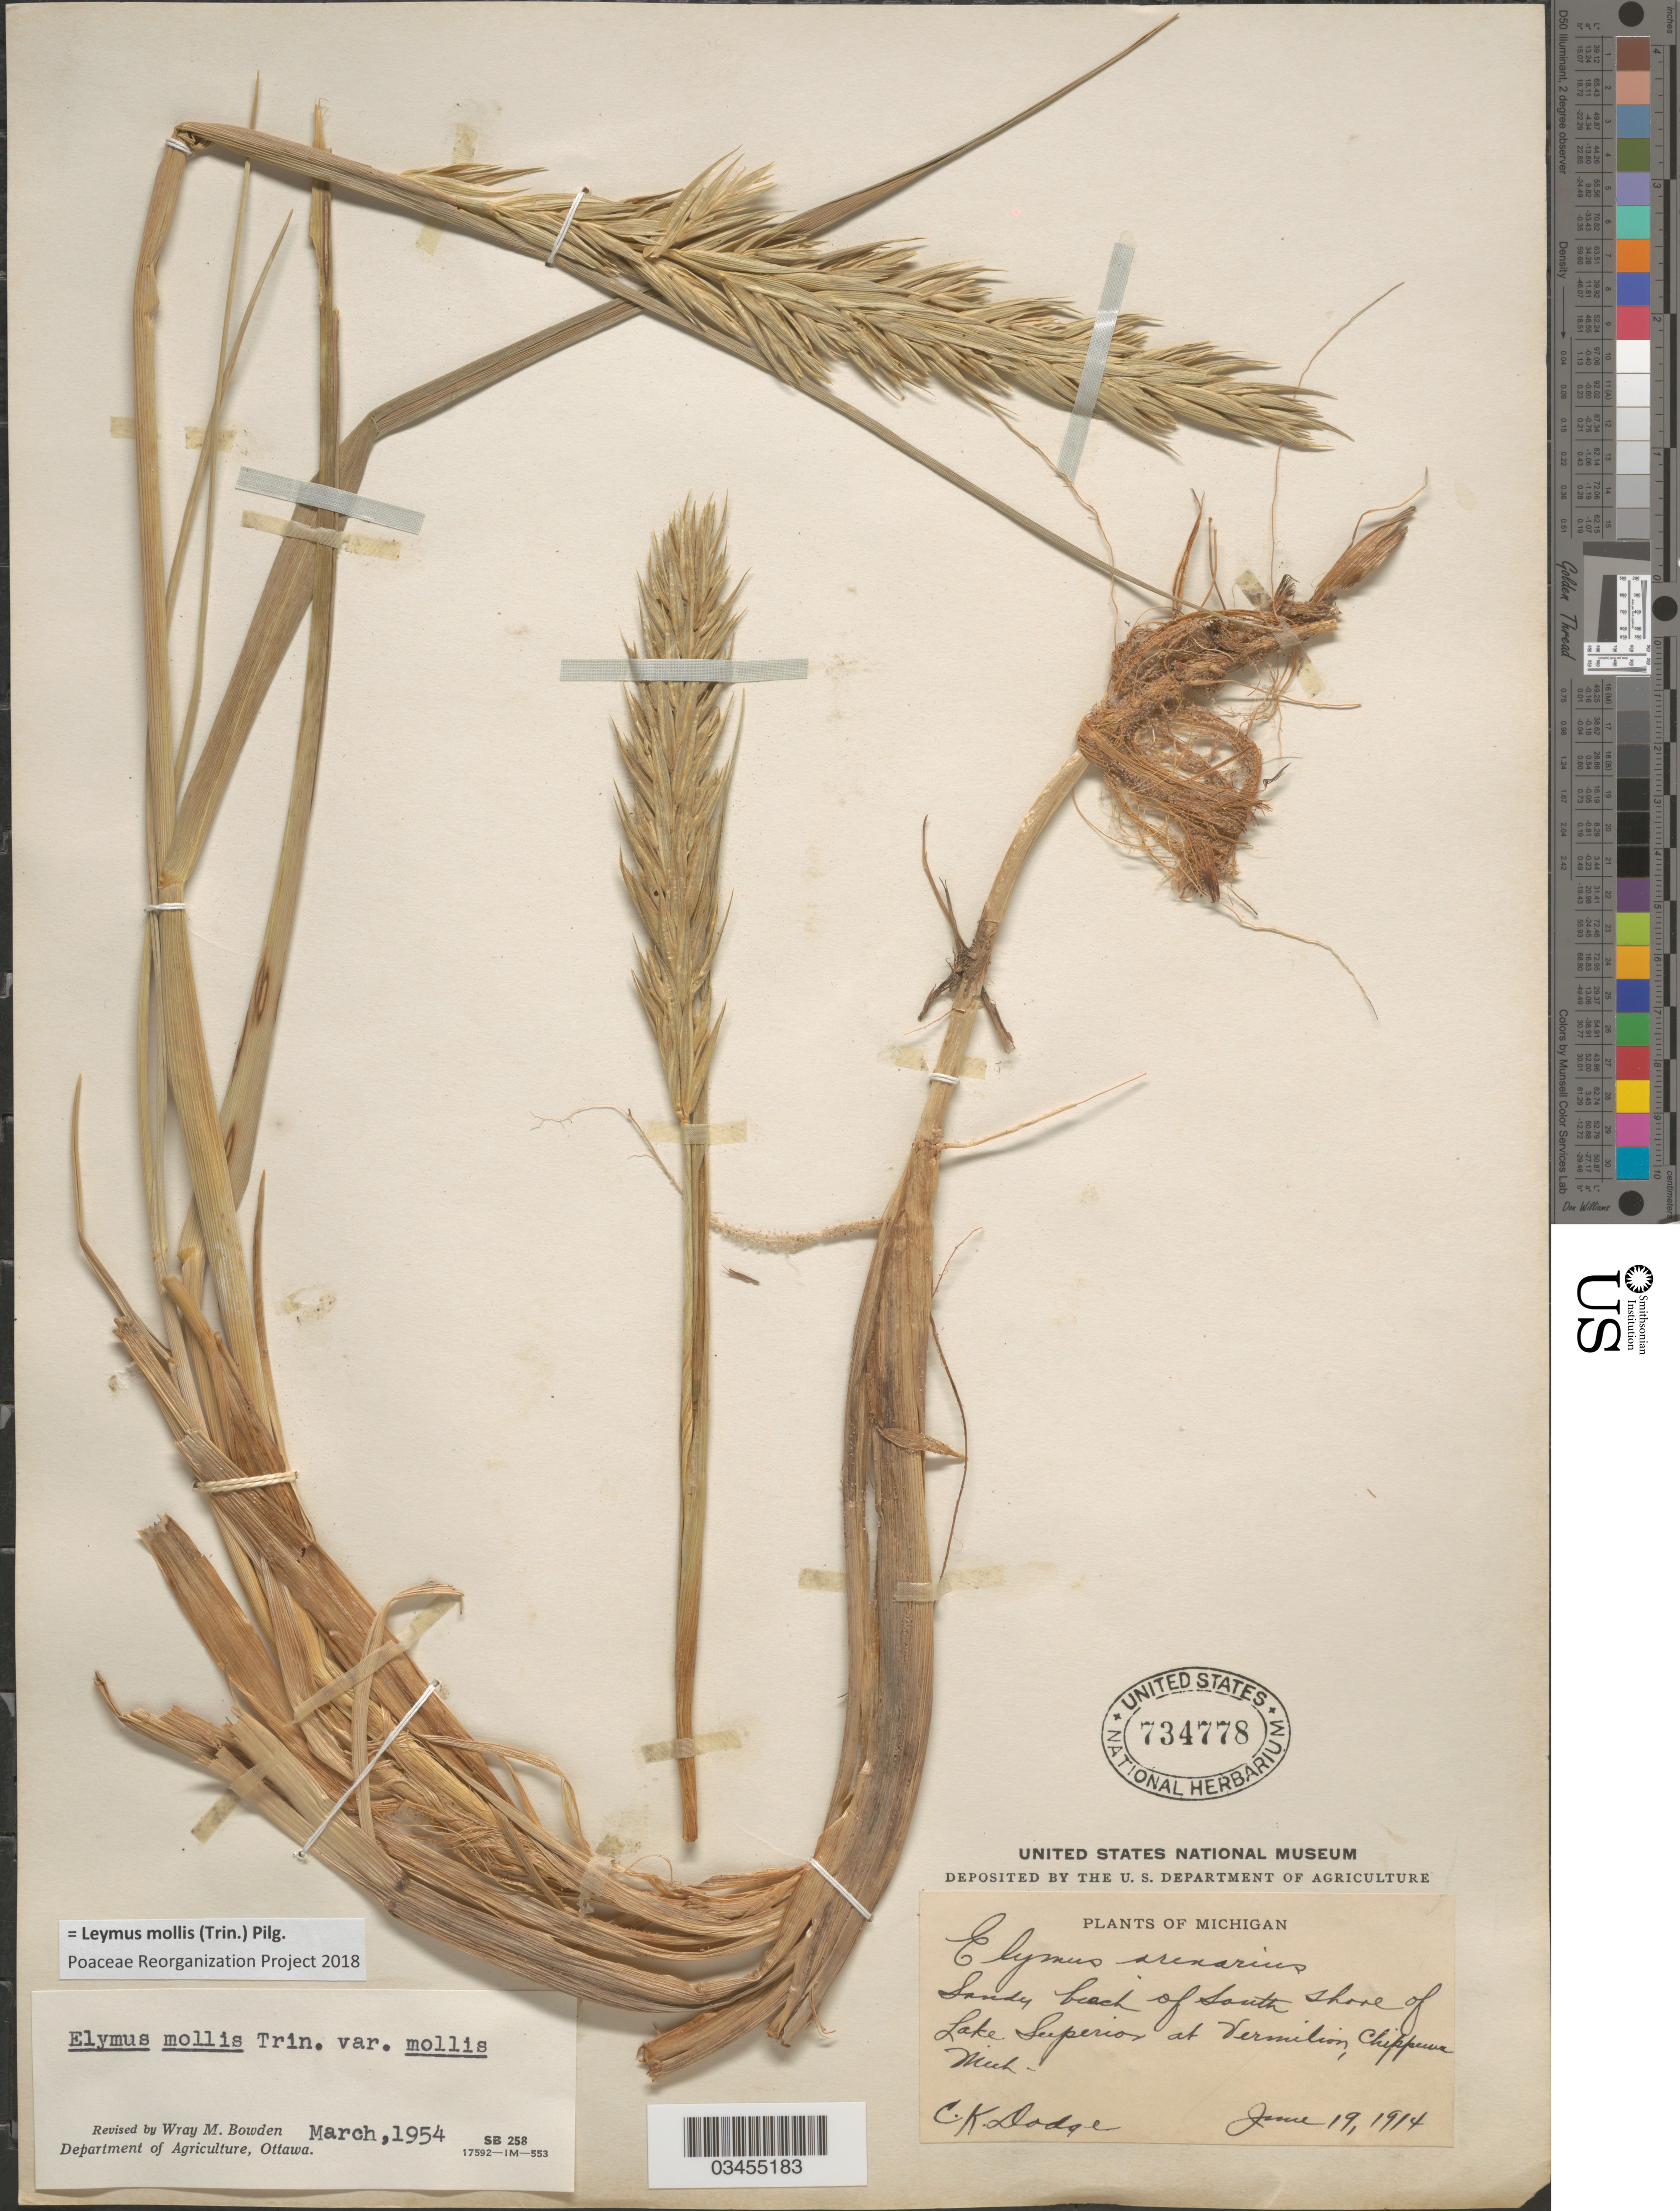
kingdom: Plantae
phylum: Tracheophyta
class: Liliopsida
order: Poales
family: Poaceae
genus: Leymus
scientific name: Leymus mollis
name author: (Trin.) Pilg.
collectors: C. Dodge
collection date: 1914-06-19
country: United States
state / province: Michigan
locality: Sandy beach of south shore of Lake. Superior at Vermilion, Chippewa.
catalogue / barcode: US 734778